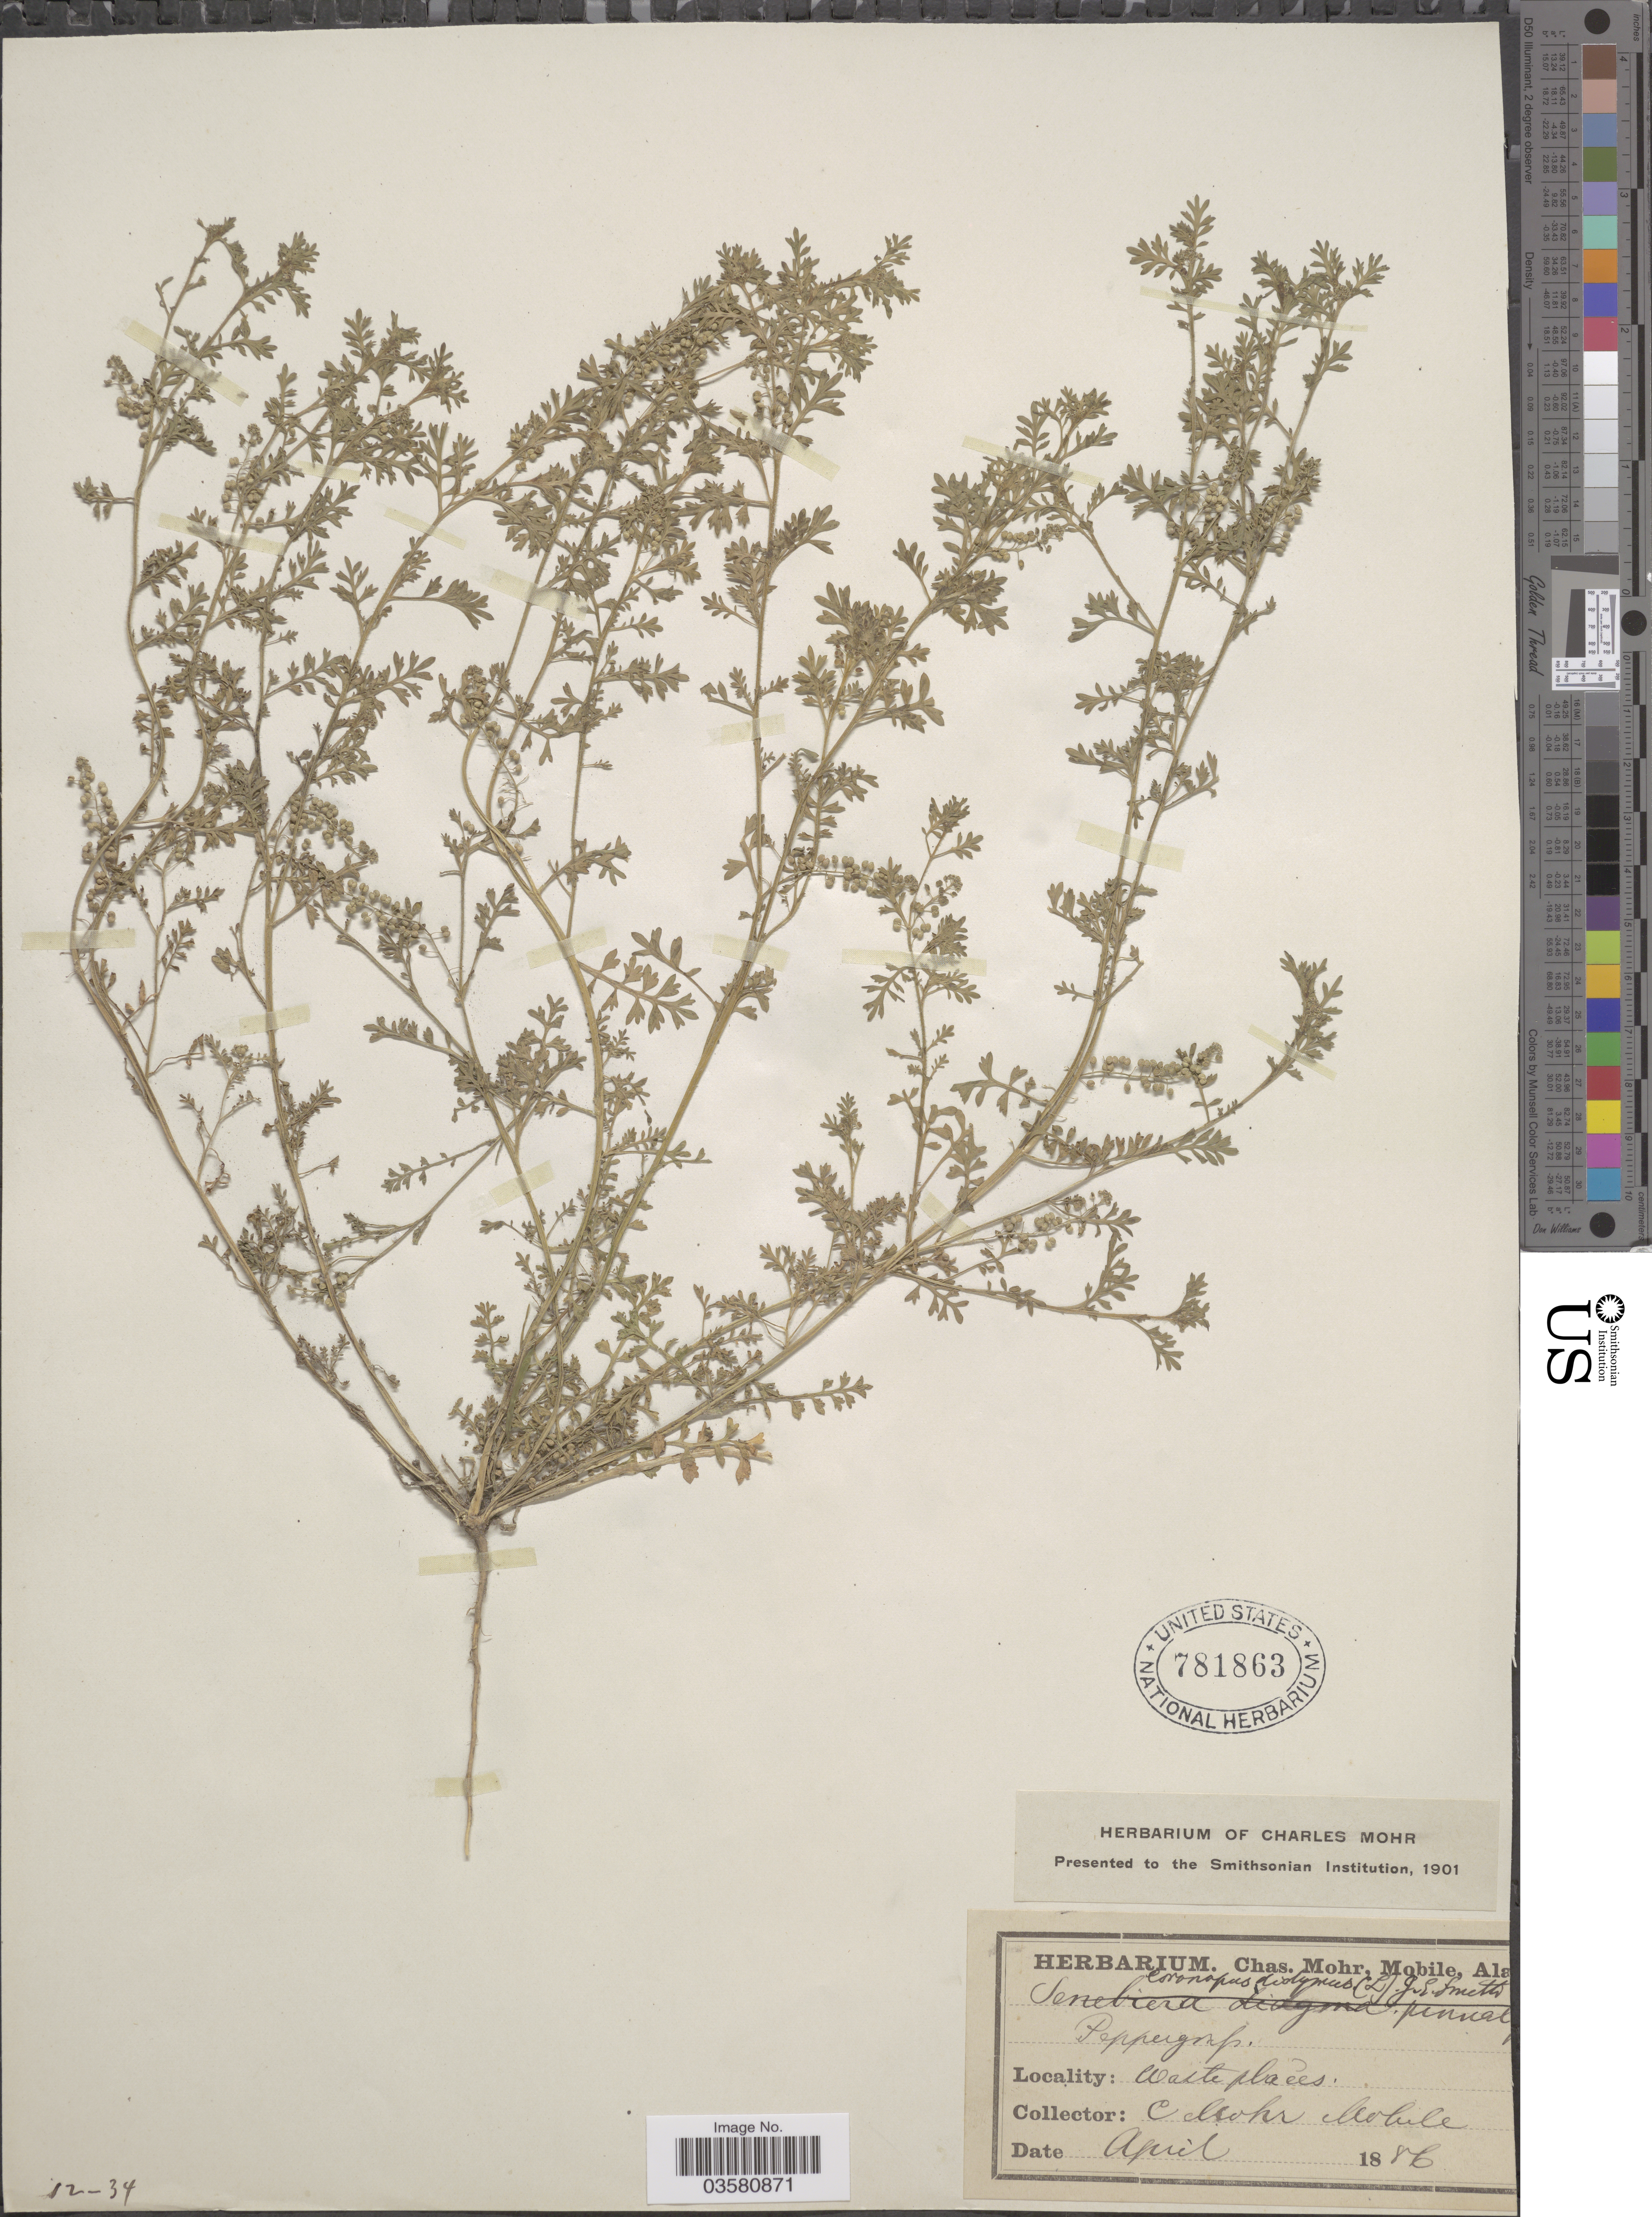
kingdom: Plantae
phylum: Tracheophyta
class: Magnoliopsida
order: Brassicales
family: Brassicaceae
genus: Lepidium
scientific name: Lepidium didymum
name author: L.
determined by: Strong, M. T., (US), Smithsonian Institution - National Museum of Natural History (UNITED STATES)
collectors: Mohr, C. T. (herbarium)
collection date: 1886-04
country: United States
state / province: Alabama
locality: Mobile.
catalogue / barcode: US 781863